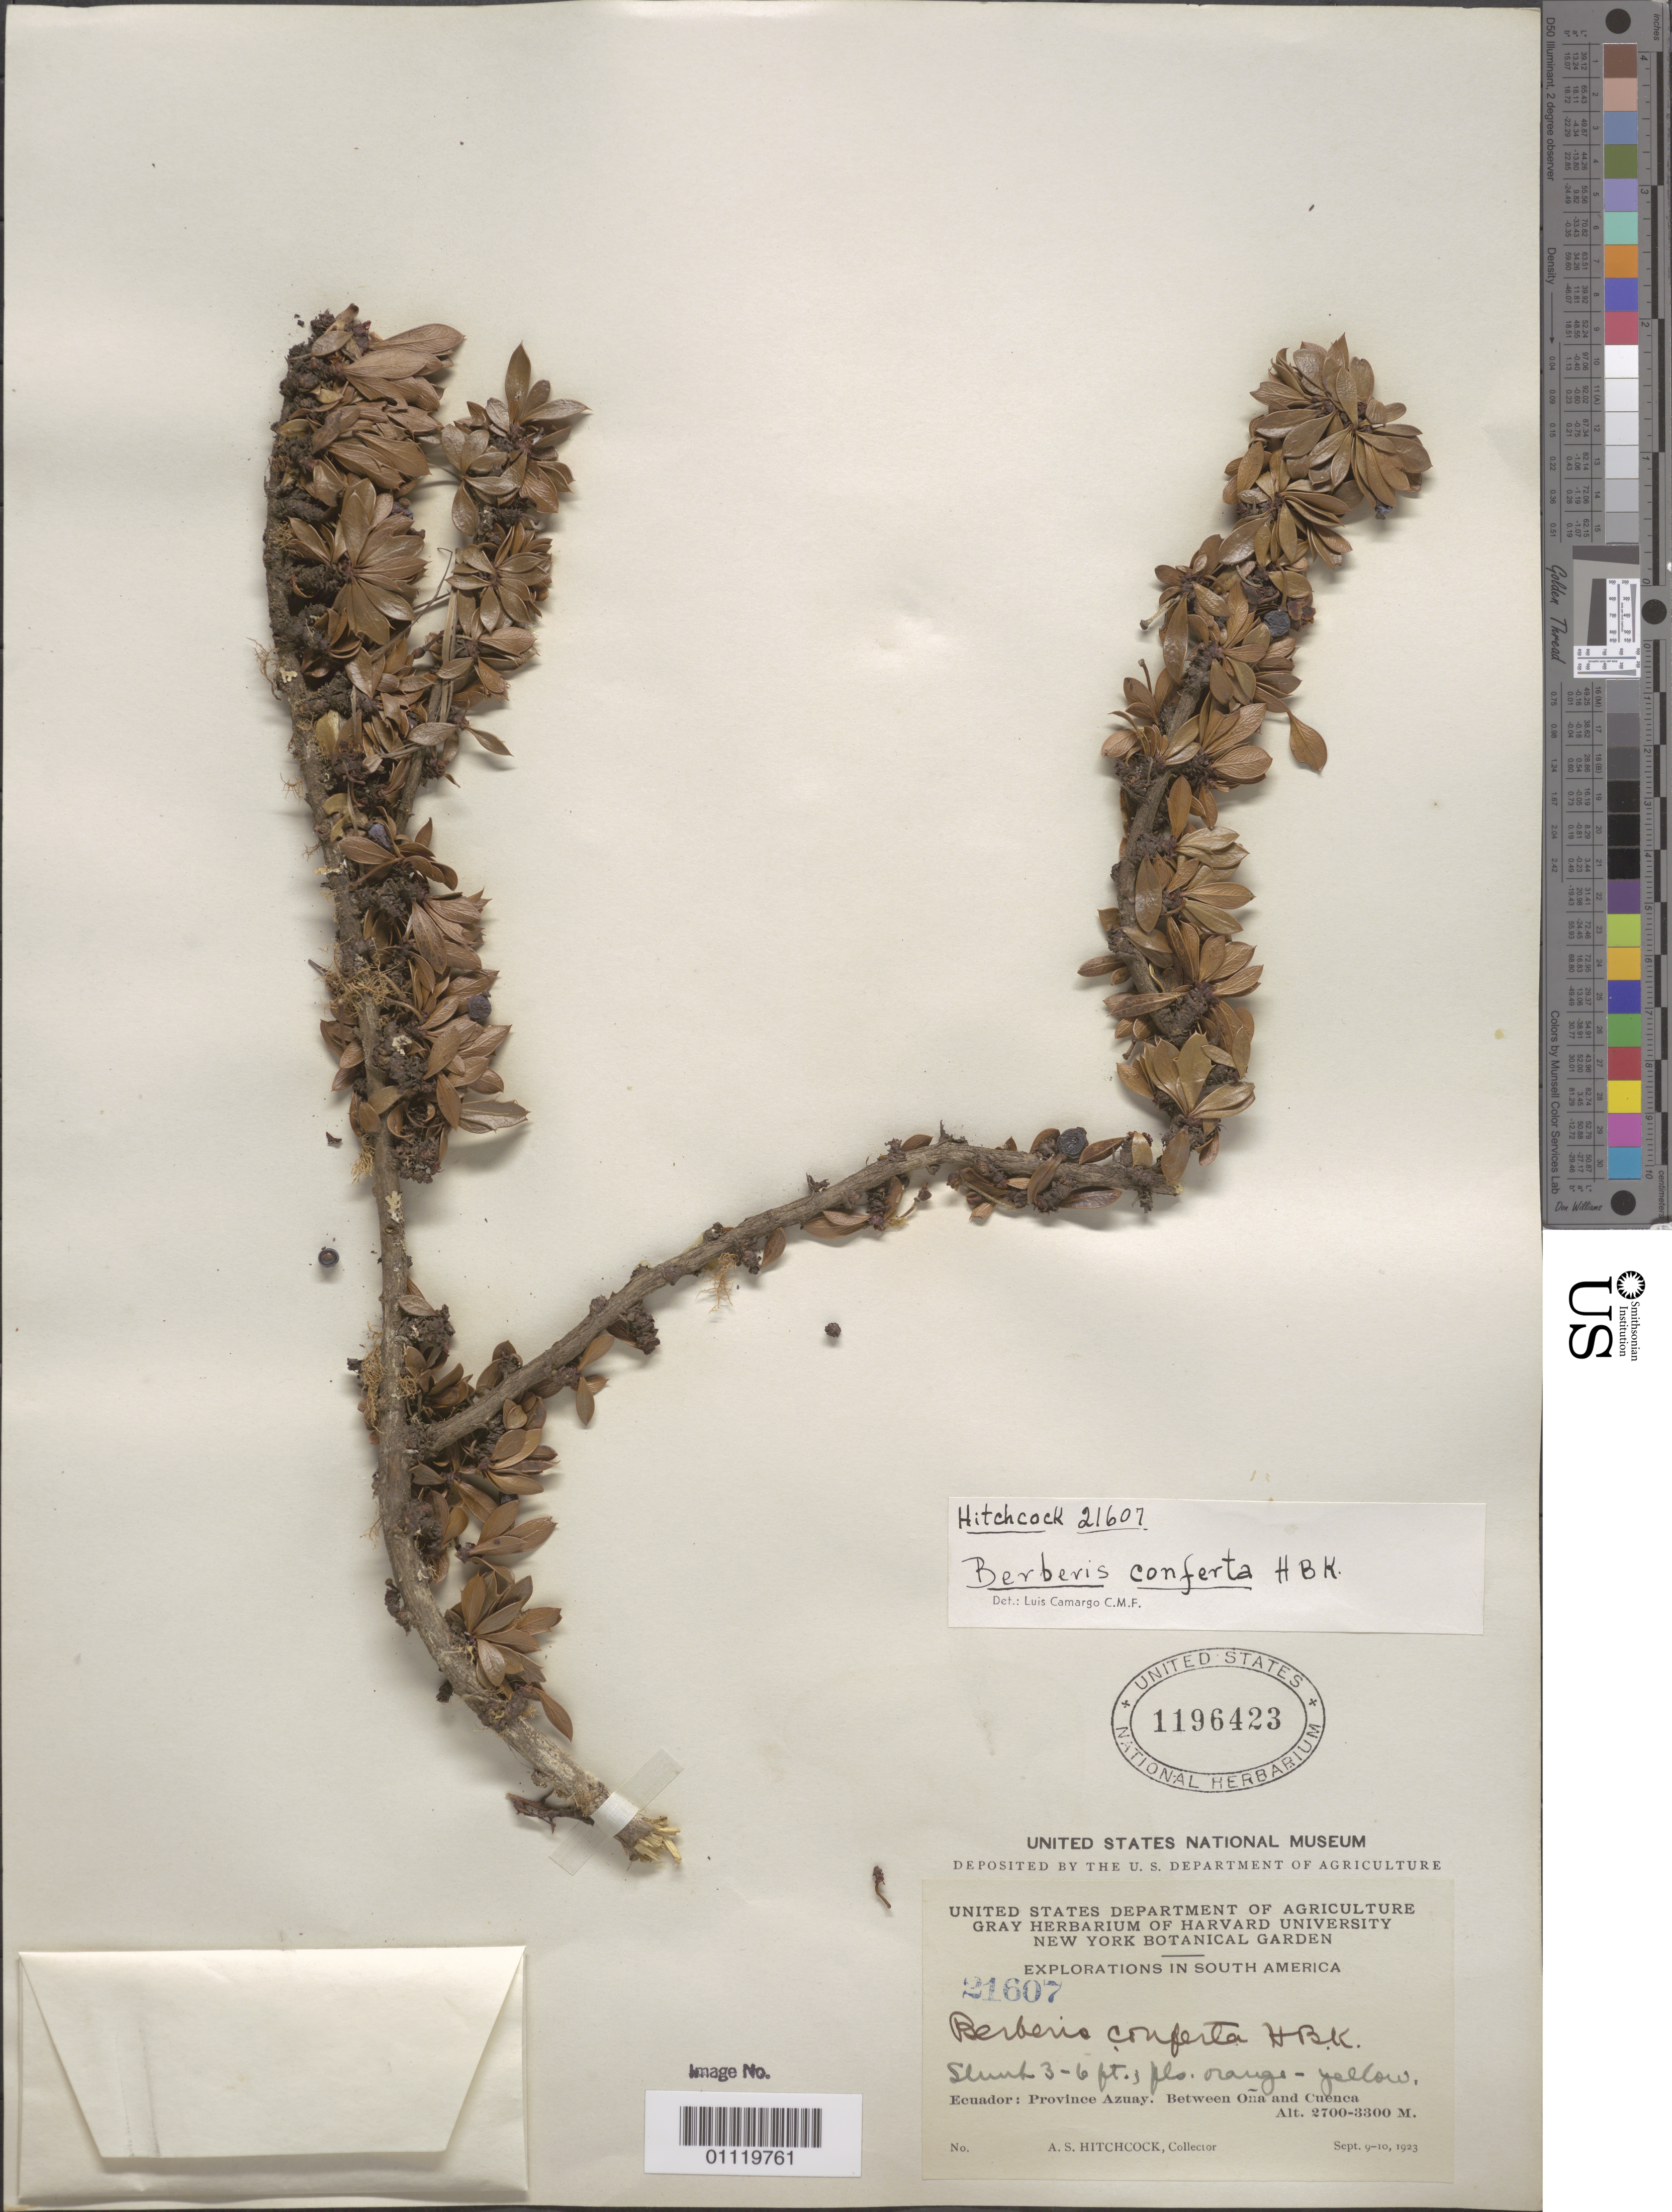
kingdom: Plantae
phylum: Tracheophyta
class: Magnoliopsida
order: Ranunculales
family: Berberidaceae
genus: Berberis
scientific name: Berberis lutea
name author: Ruiz & Pav.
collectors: A. S. Hitchcock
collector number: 21607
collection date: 1923-09-09/1923-09-10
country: Ecuador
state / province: Azuay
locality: Between Ona and Cuenca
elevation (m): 2700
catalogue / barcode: US 1196423